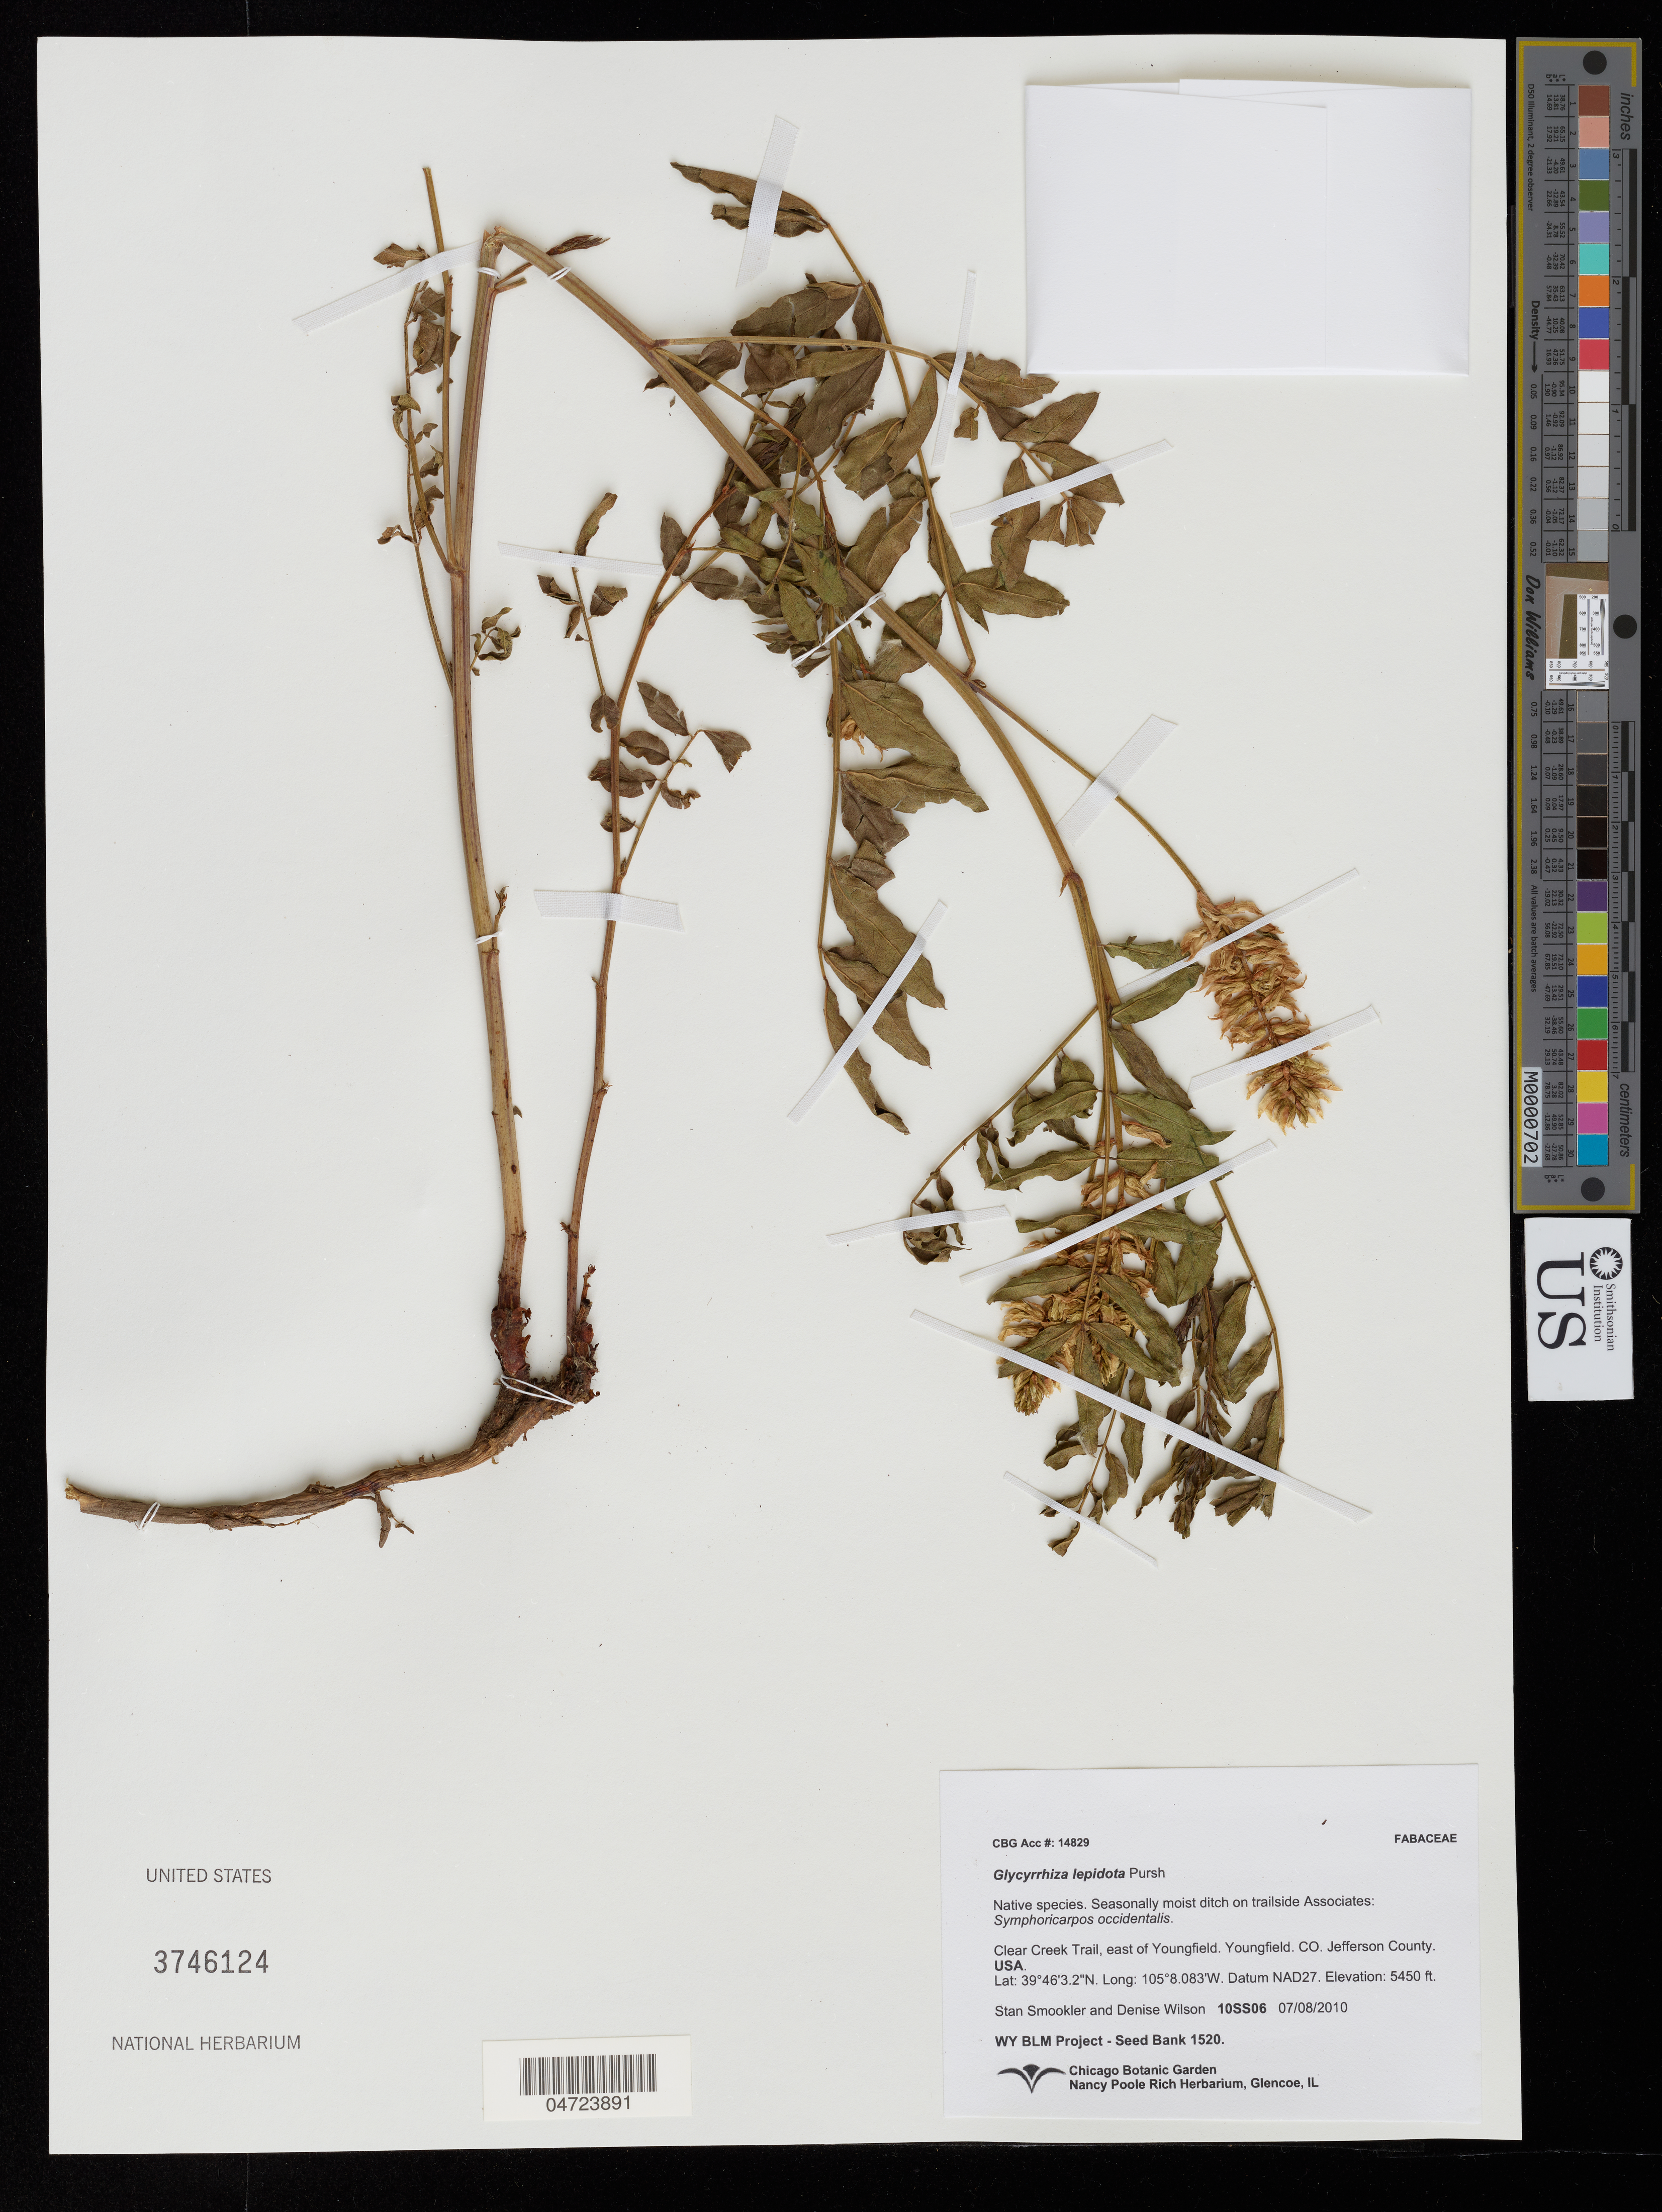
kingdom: Plantae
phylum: Tracheophyta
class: Magnoliopsida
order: Fabales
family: Fabaceae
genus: Glycyrrhiza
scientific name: Glycyrrhiza lepidota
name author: Pursh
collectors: S. Smookler & D. Wilson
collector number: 10SS06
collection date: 2010-07-08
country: United States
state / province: Colorado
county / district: Jefferson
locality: Clear Creek Trail, east of Youngfield. Youngfield. Jefferson County.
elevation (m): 1661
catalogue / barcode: US 3746124